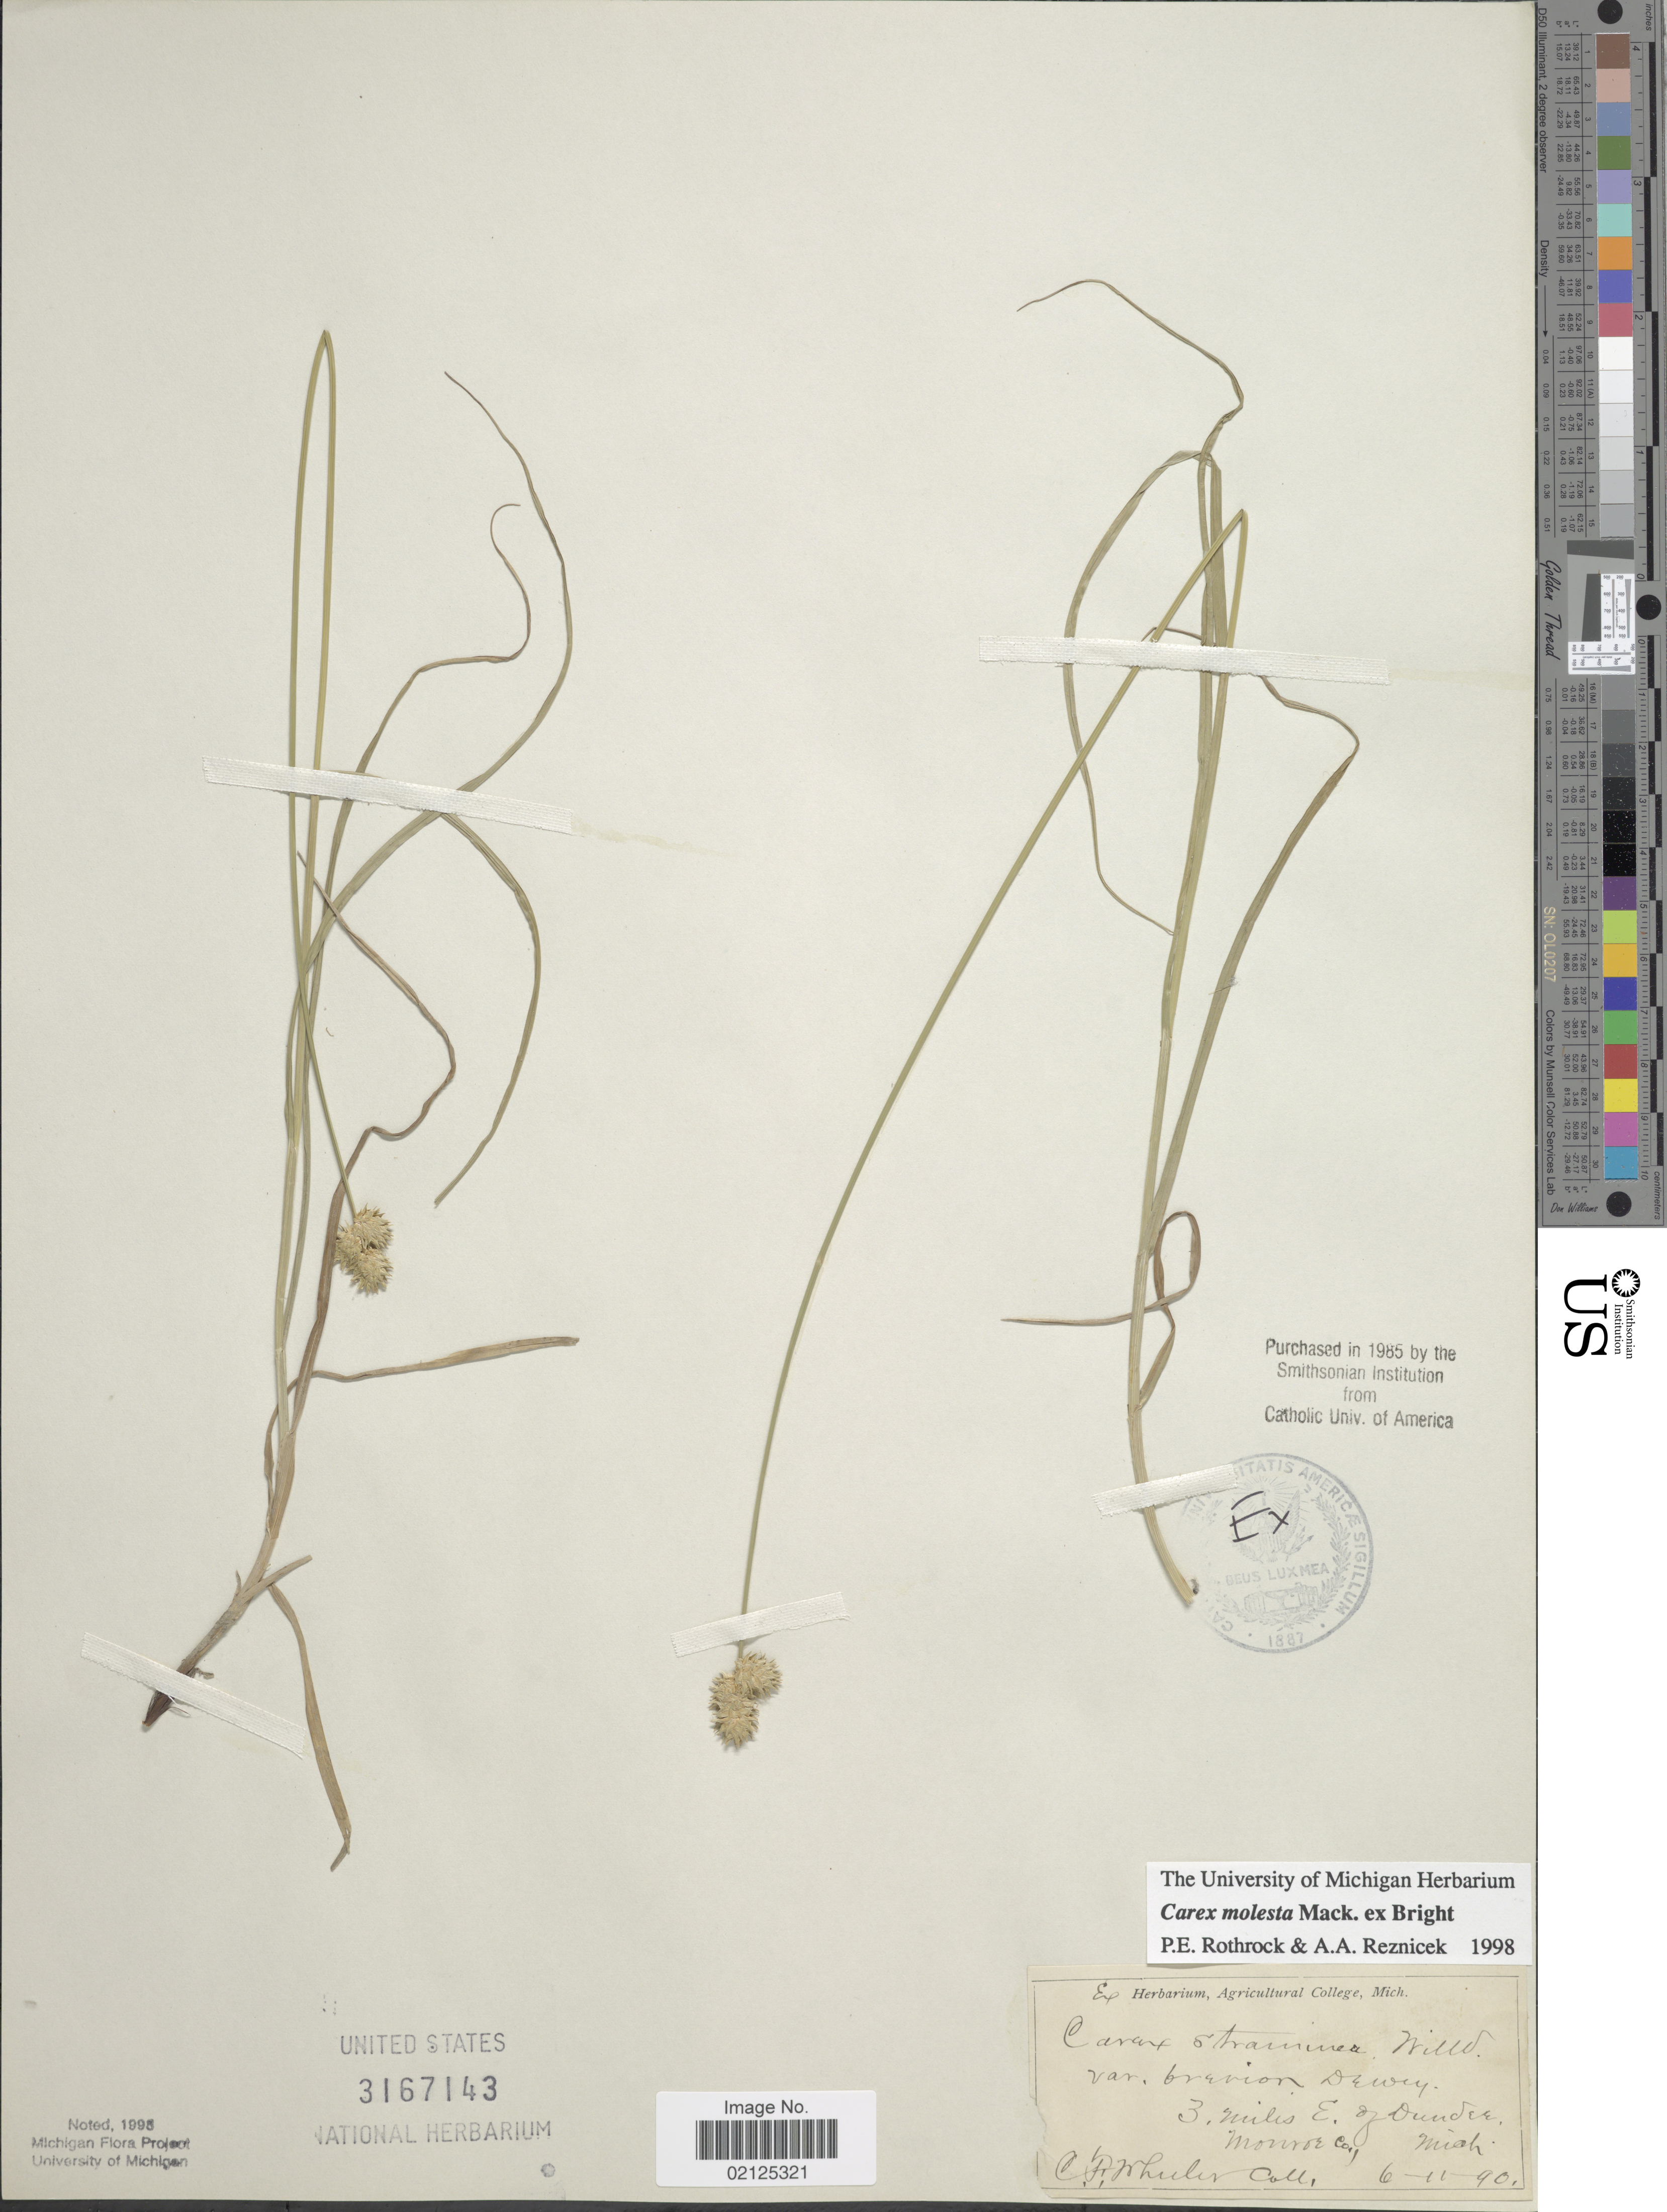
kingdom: Plantae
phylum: Tracheophyta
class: Liliopsida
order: Poales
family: Cyperaceae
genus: Carex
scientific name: Carex molesta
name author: Mack.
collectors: C. Wheeler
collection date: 1890-06-11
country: United States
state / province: Michigan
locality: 3 miles E of Dundee, Monroe Co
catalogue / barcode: US 3167143